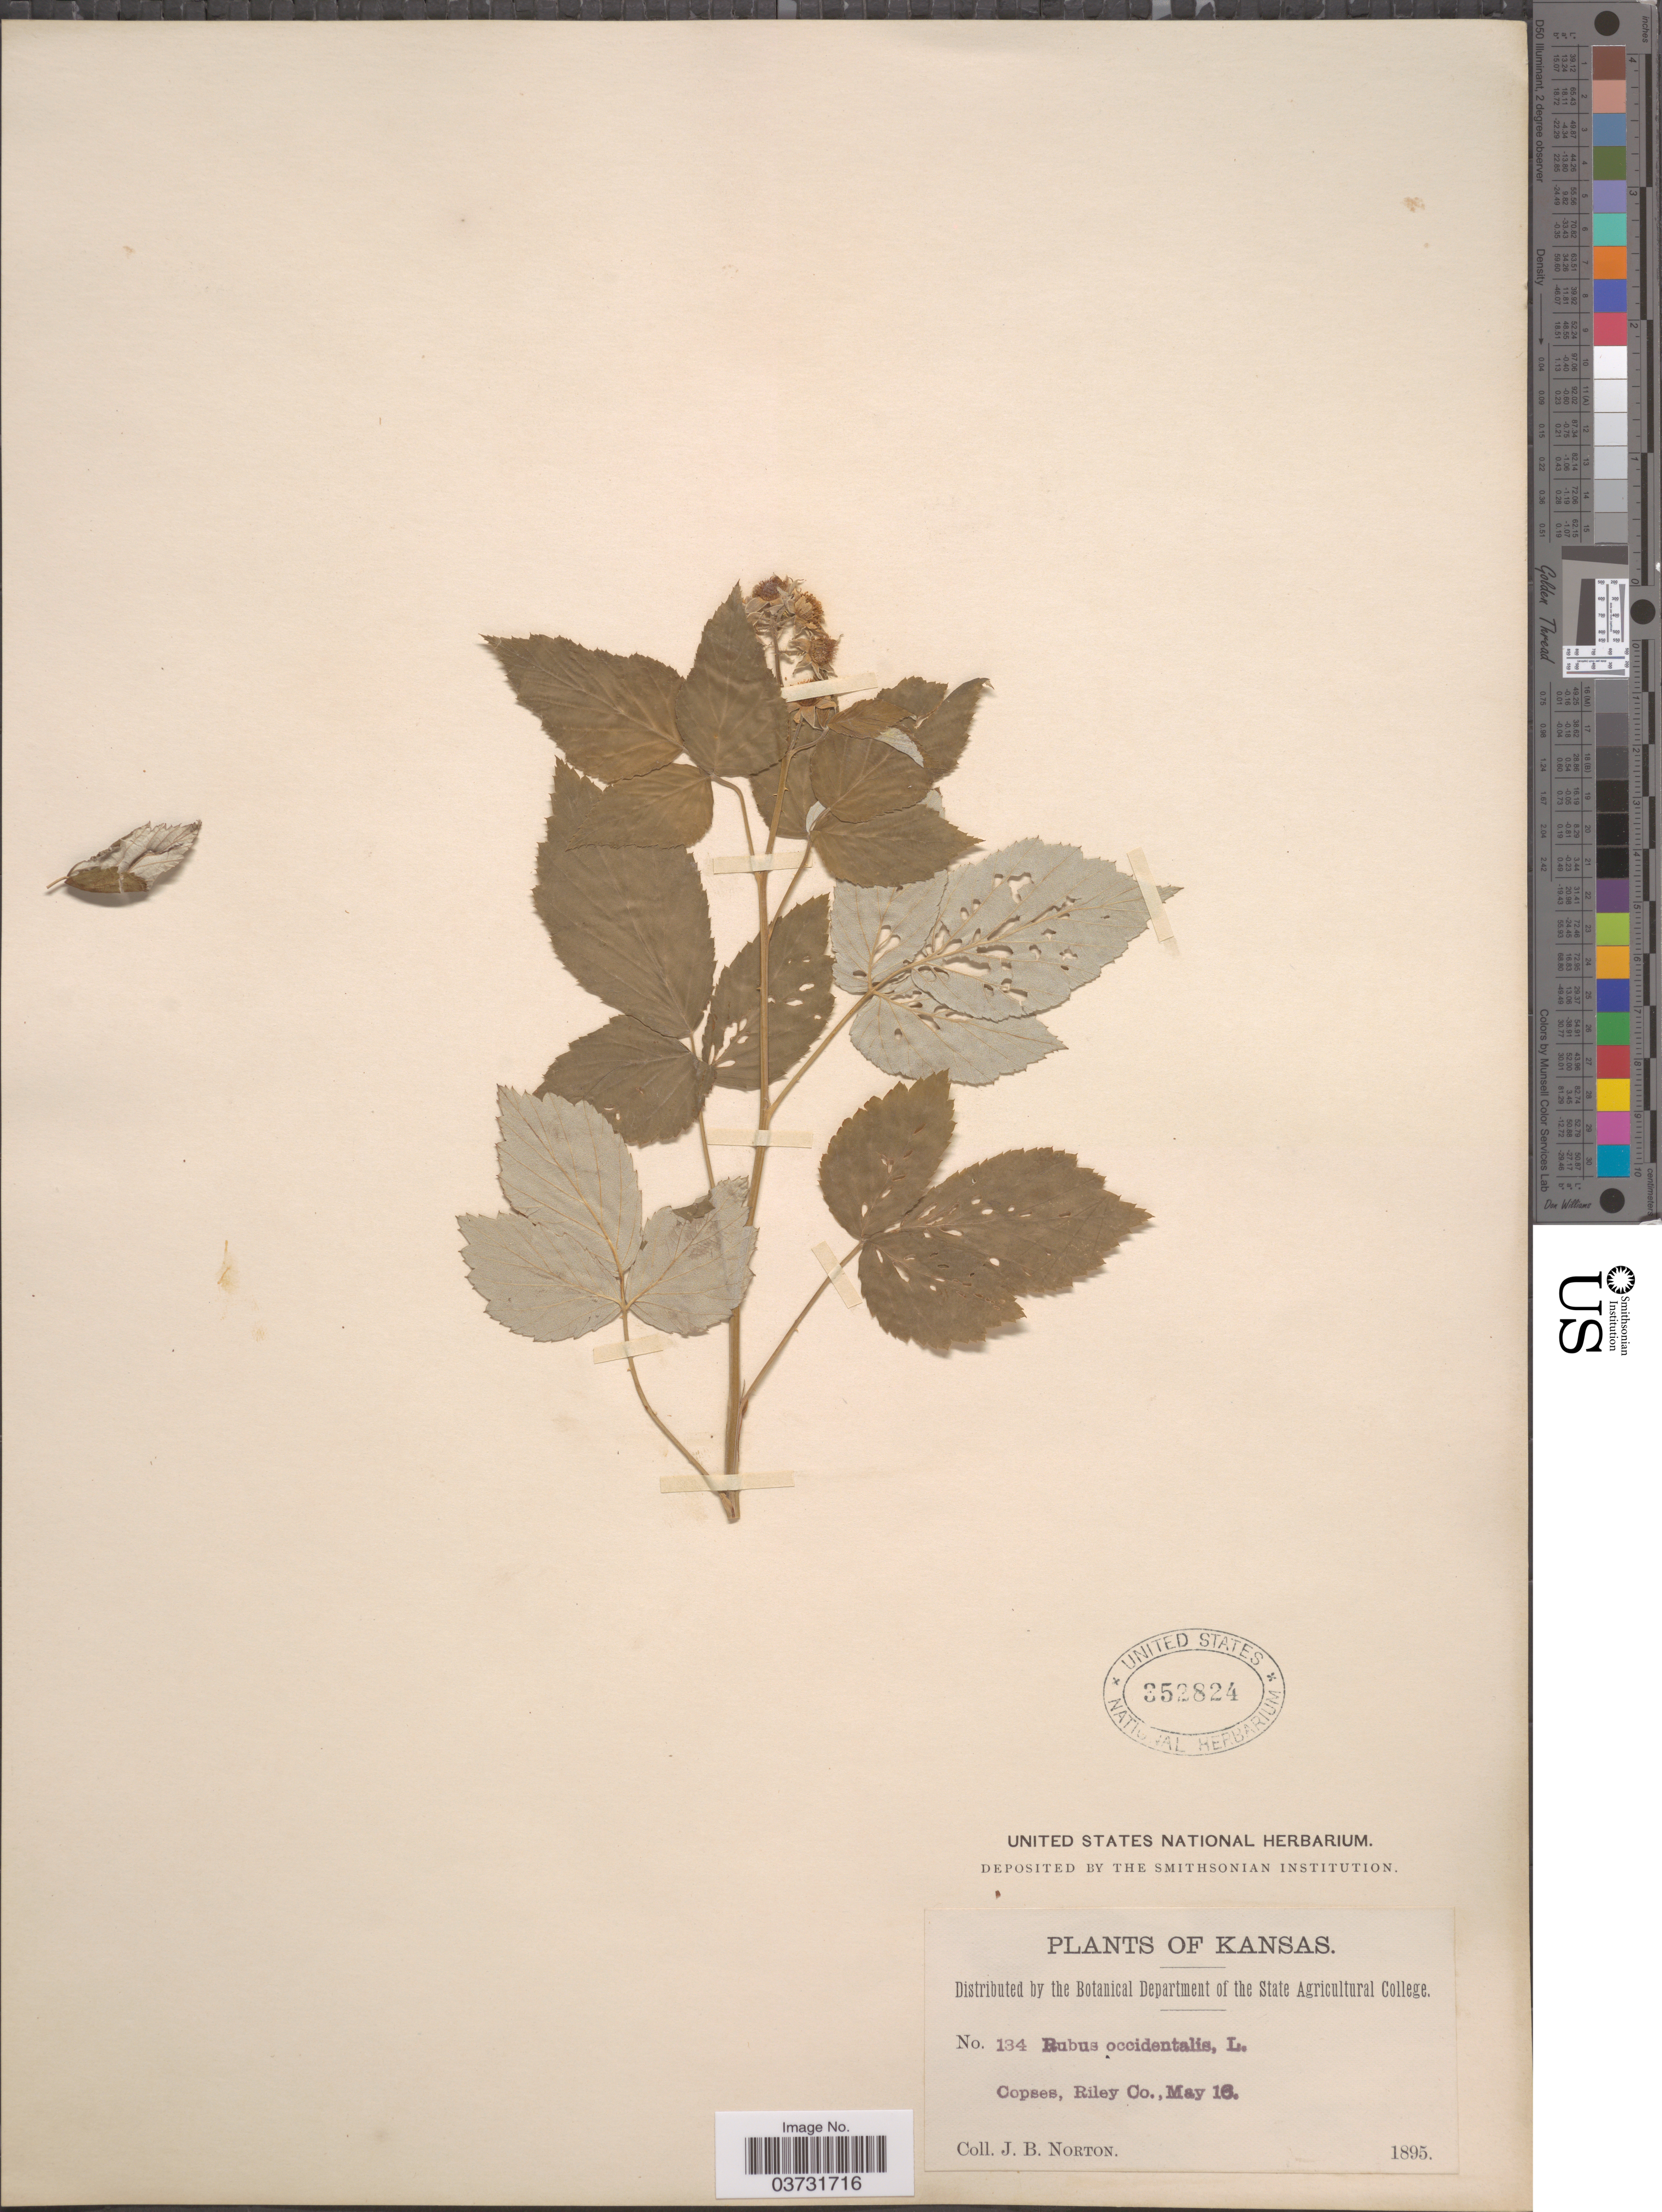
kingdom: Plantae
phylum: Tracheophyta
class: Magnoliopsida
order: Rosales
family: Rosaceae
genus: Rubus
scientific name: Rubus occidentalis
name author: L.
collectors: J. B. Norton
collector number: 134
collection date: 1895-05-16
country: United States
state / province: Kansas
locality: Copses, Riley Co.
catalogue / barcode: US 352824